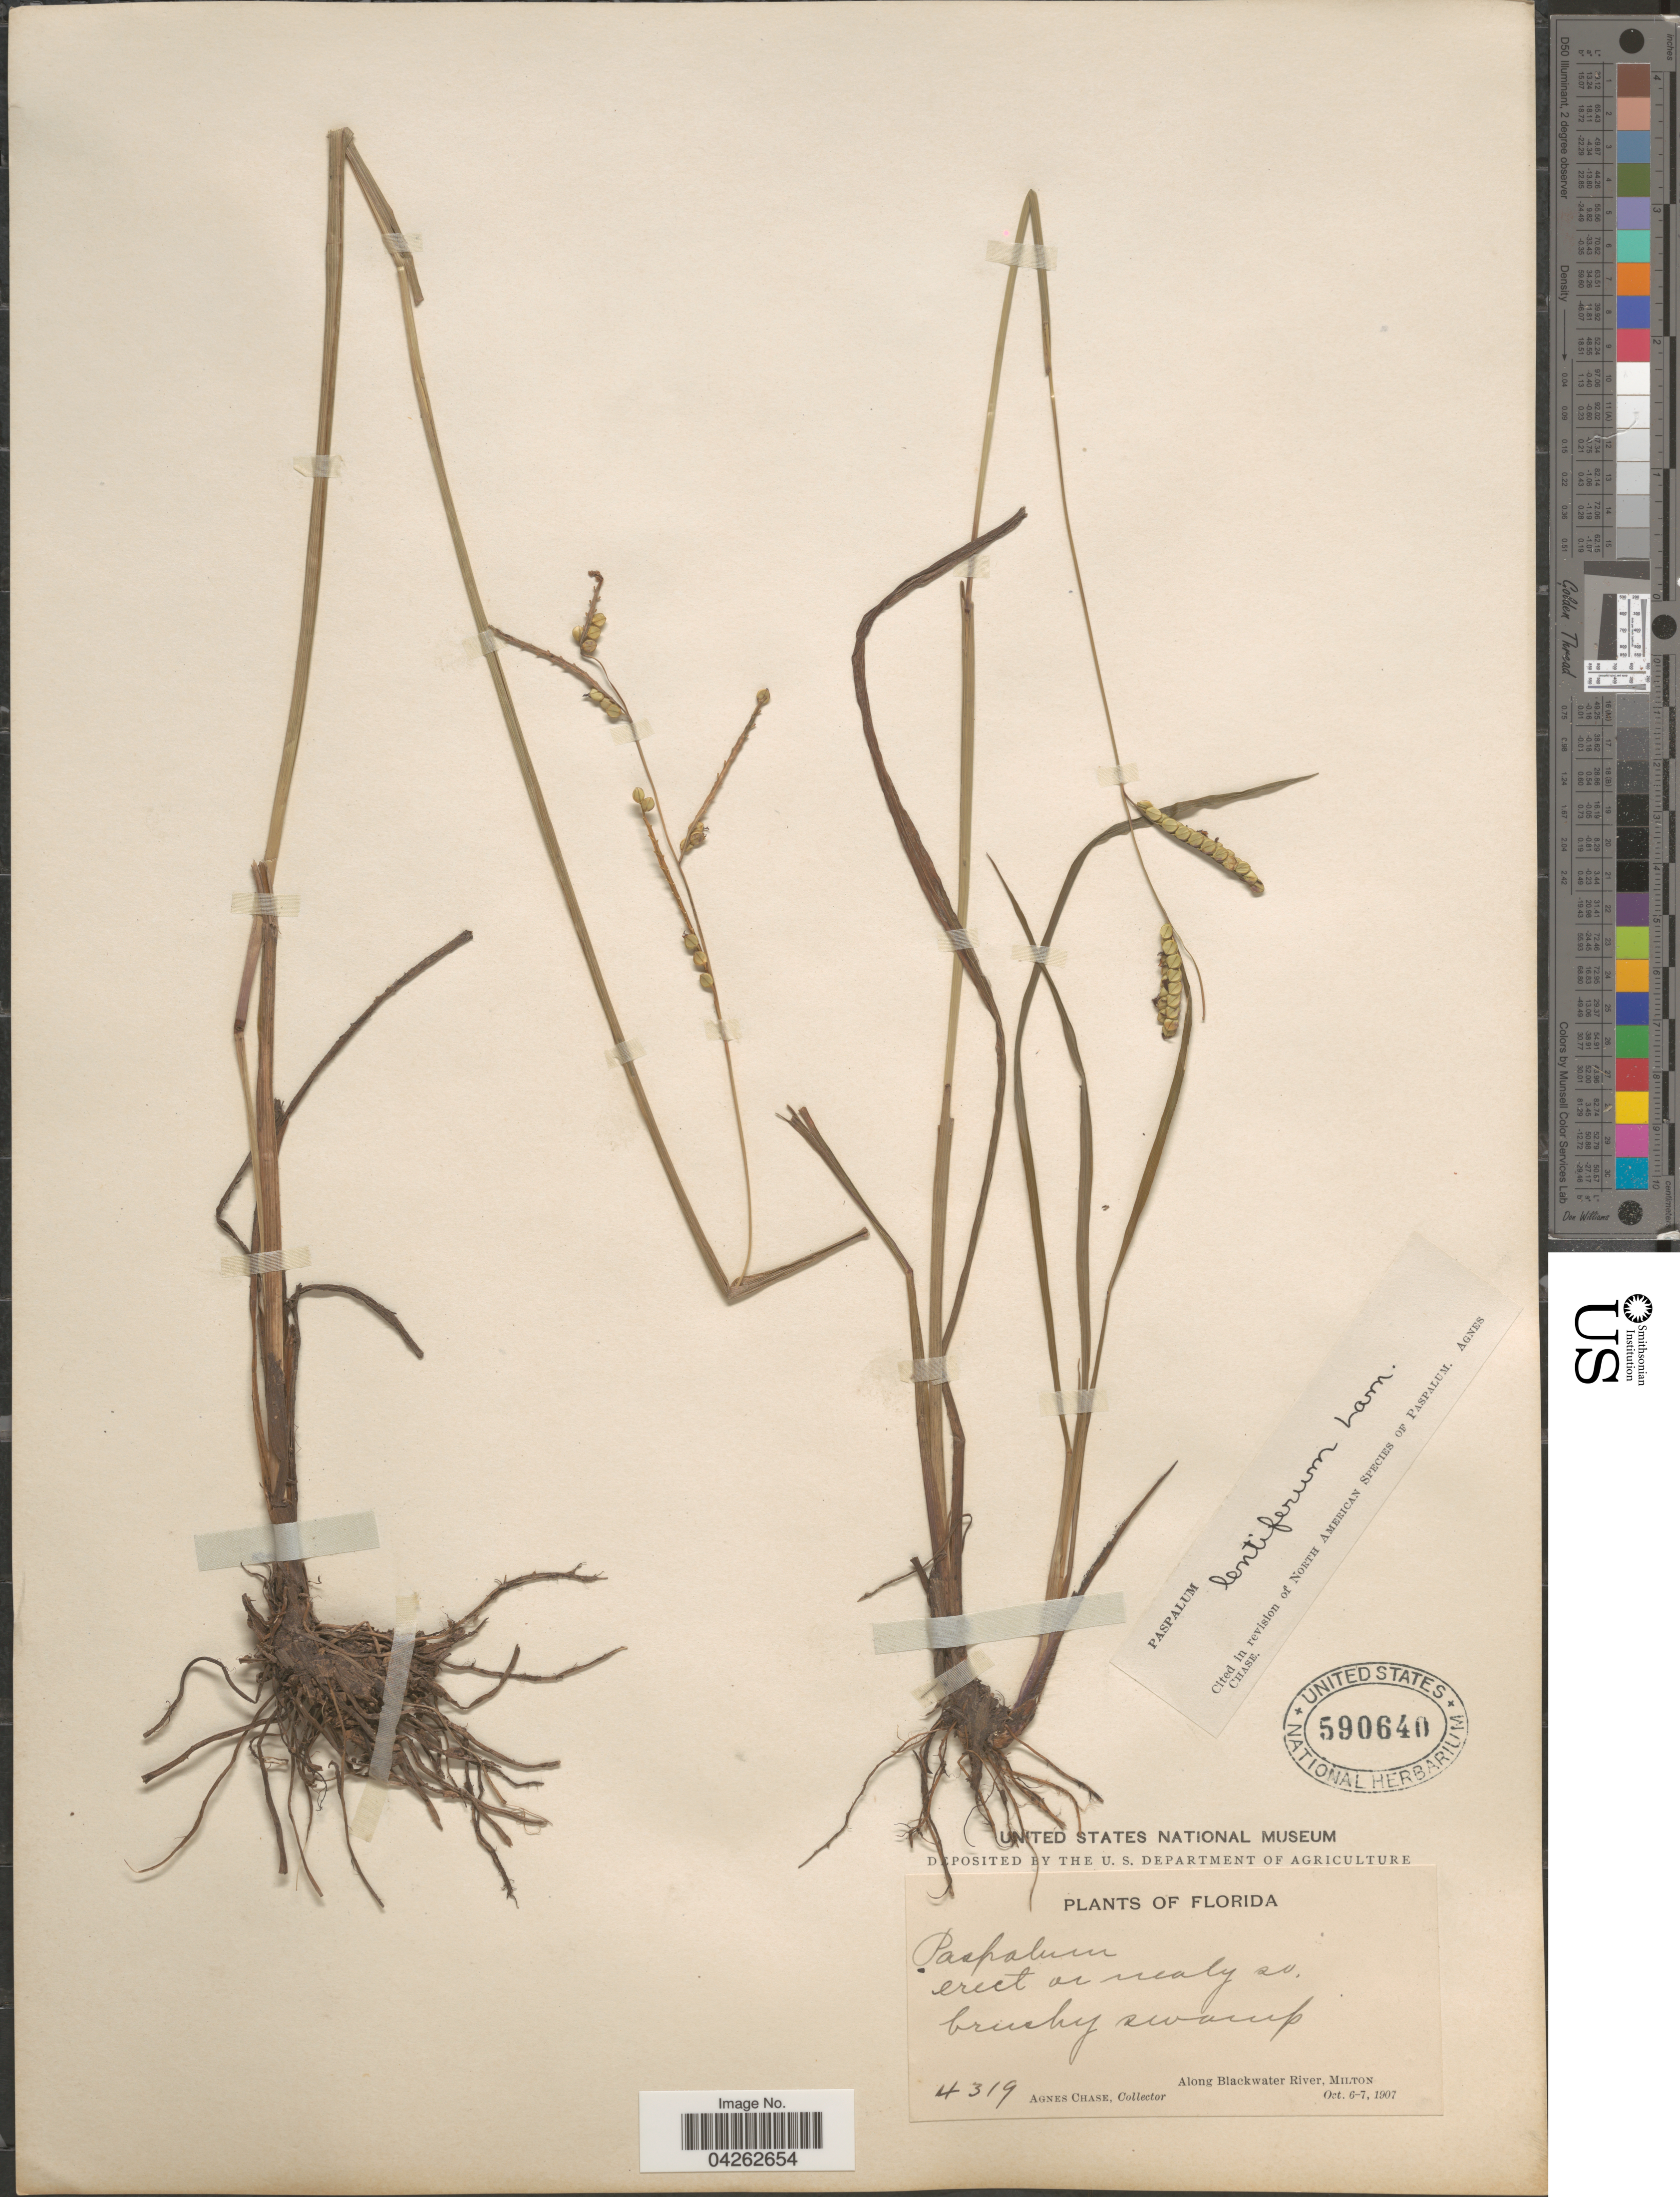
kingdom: Plantae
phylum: Tracheophyta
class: Liliopsida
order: Poales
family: Poaceae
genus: Paspalum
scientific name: Paspalum lentiferum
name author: Lam.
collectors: A. Chase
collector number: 4319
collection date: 1907-10-06/1907-10-07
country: United States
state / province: Florida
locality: Along Blackwater River, Milton.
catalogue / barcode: US 590640